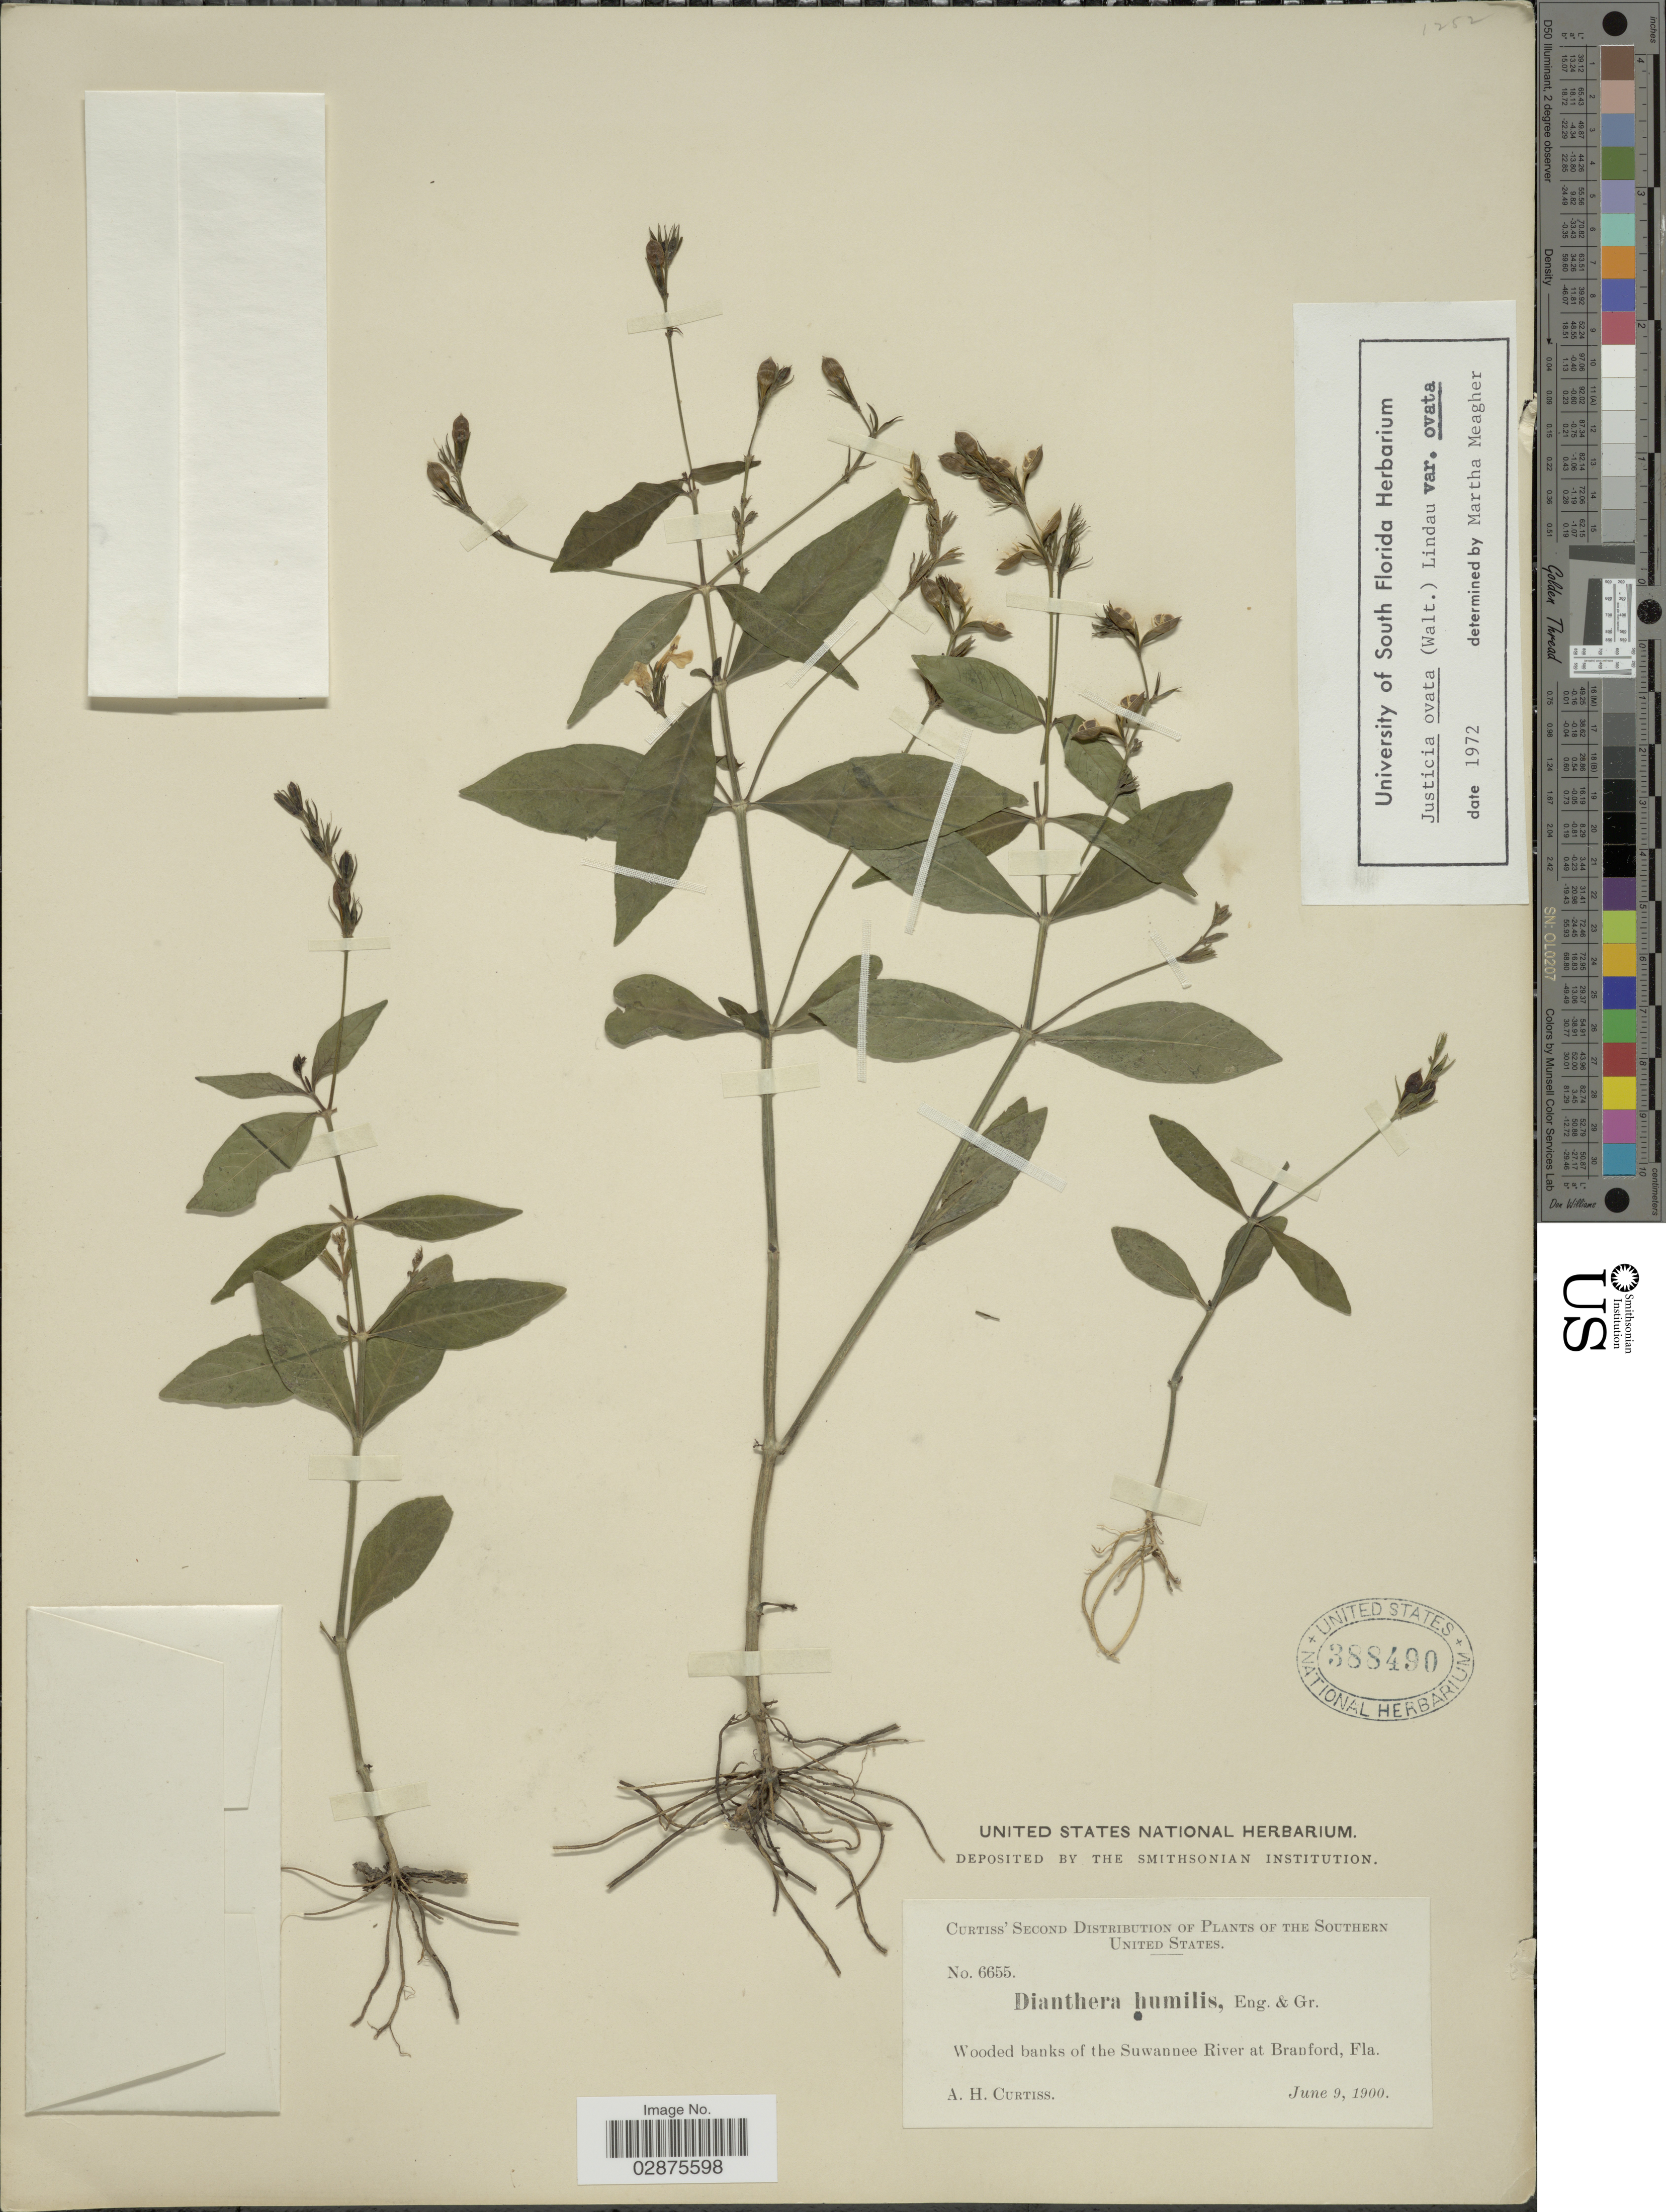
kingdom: Plantae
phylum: Tracheophyta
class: Magnoliopsida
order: Lamiales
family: Acanthaceae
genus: Justicia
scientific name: Justicia ovata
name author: E. Mey.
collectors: A. H. Curtiss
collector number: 6655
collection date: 1900-06-09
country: United States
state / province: Florida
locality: The Southern United States. Wooded banks of the Suwannee River at Branford, Fla.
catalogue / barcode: US 388490